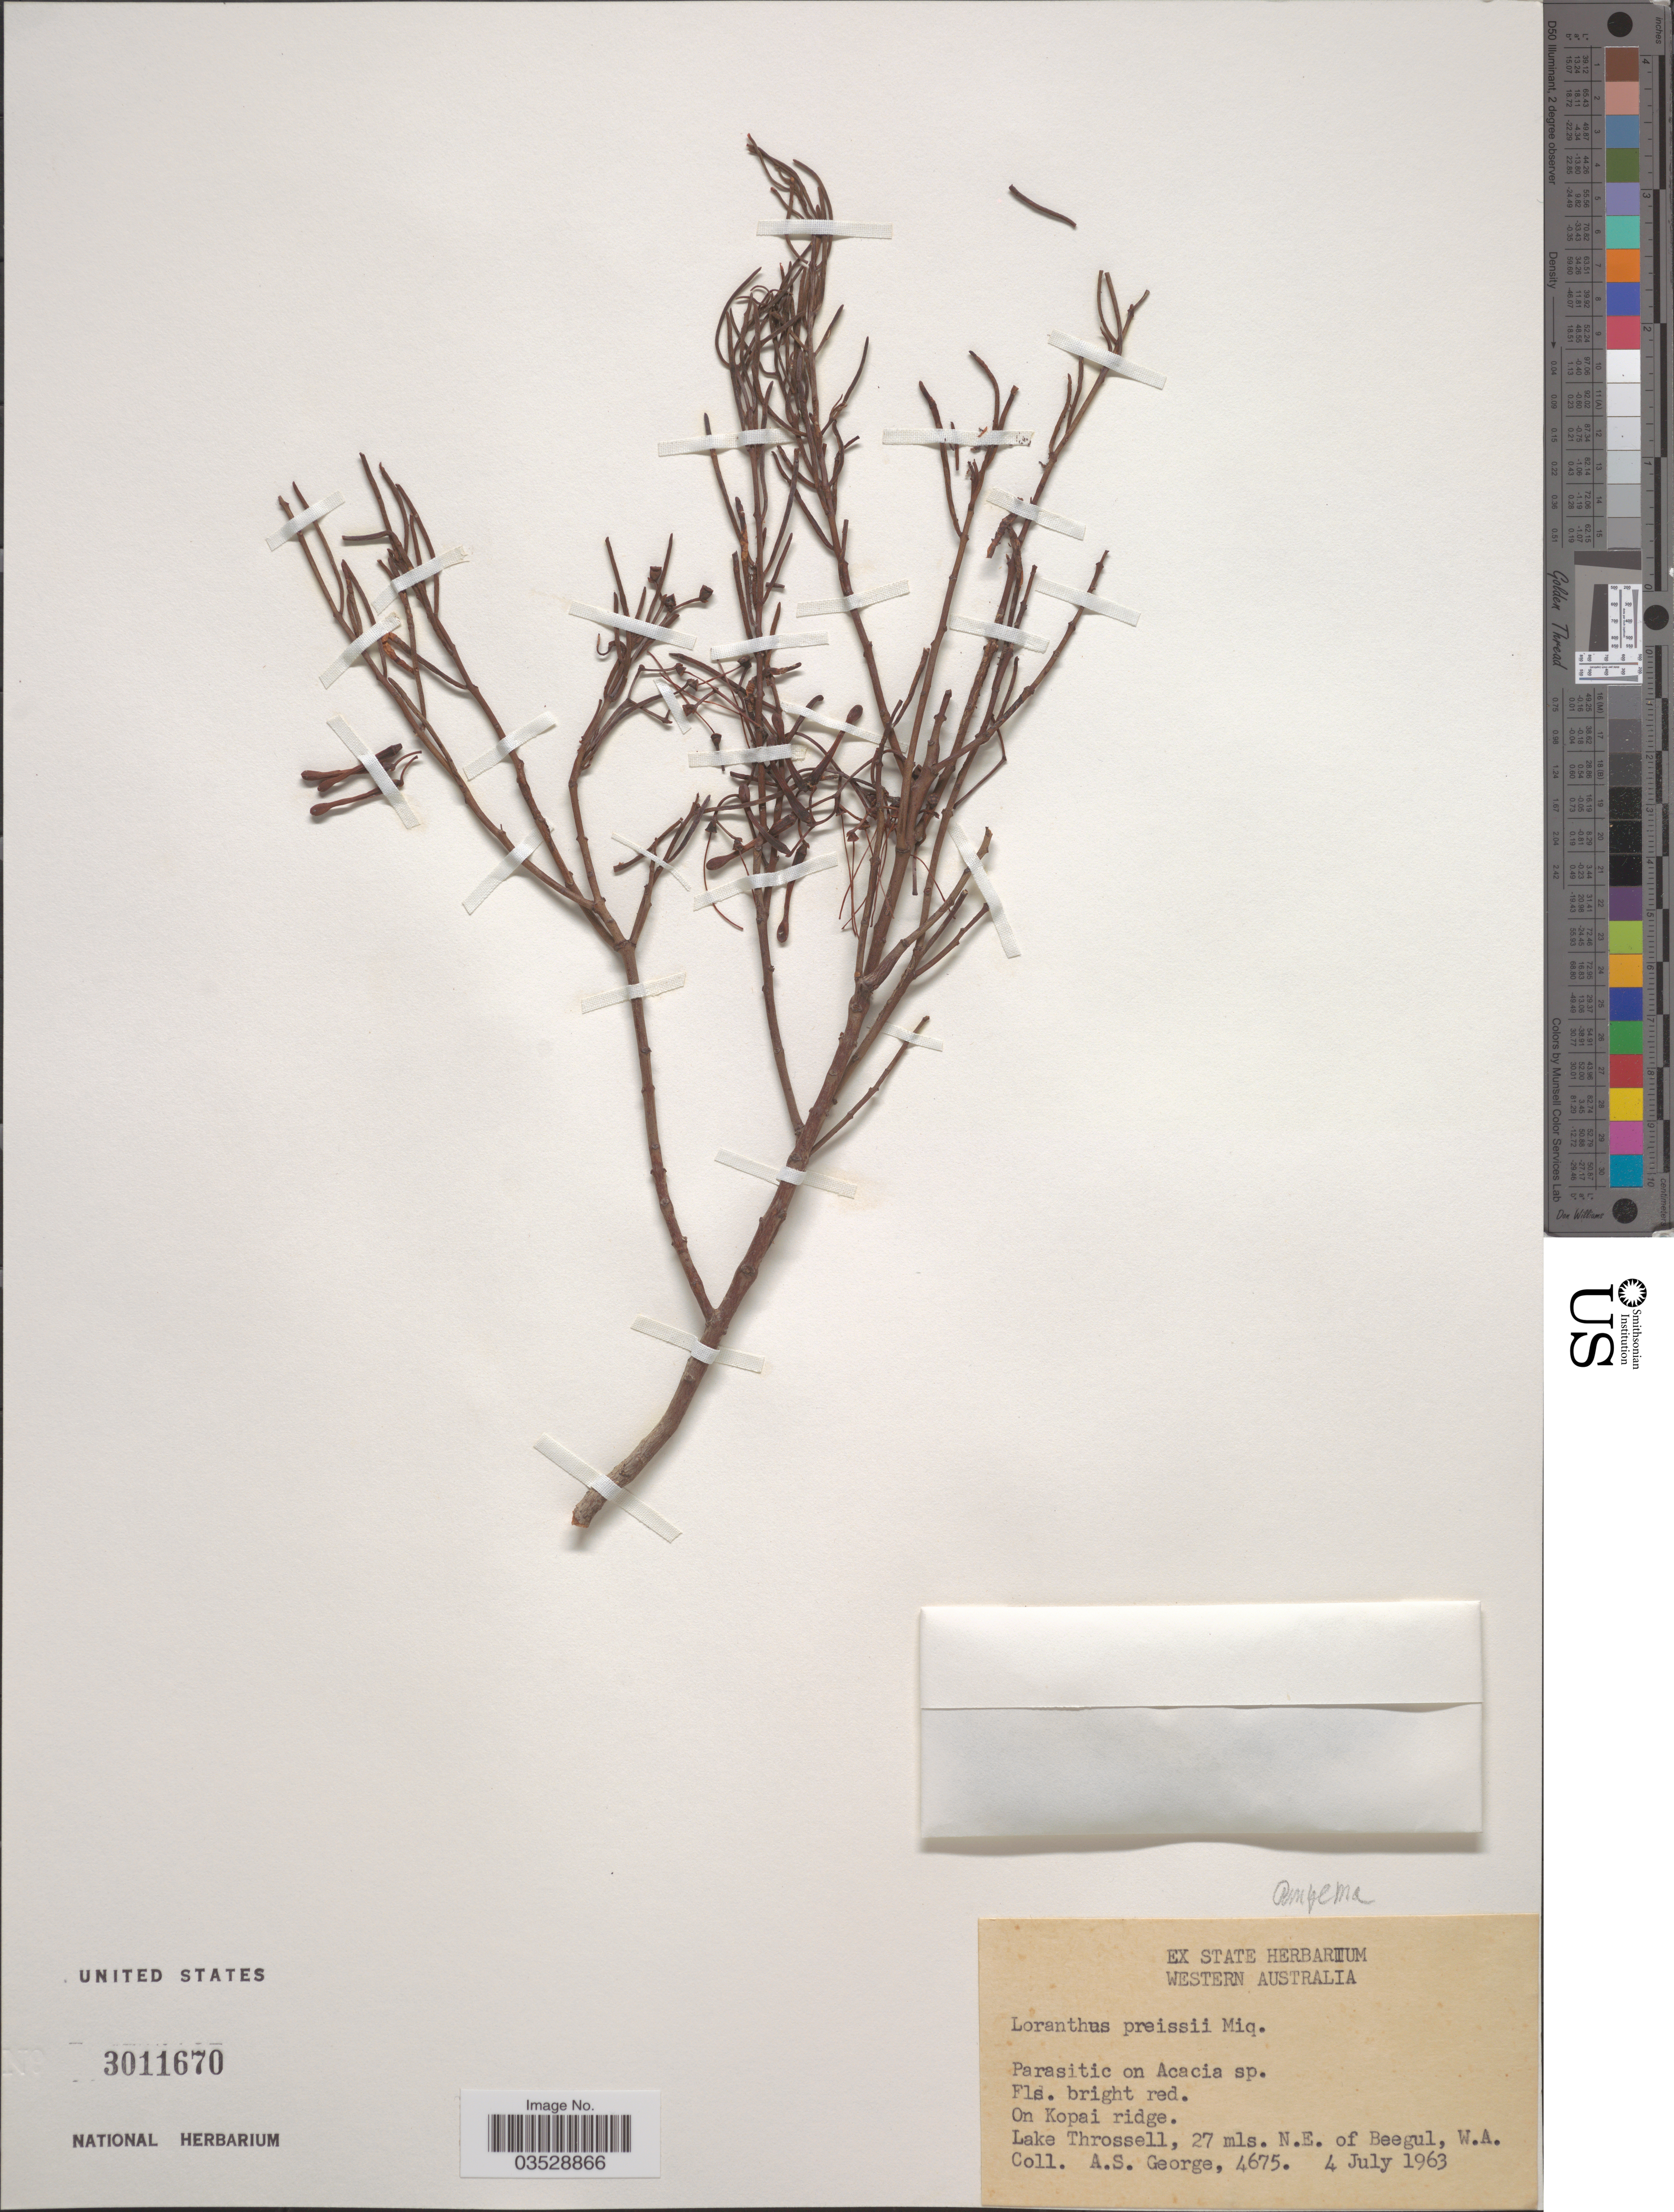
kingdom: Plantae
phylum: Tracheophyta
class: Magnoliopsida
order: Santalales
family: Loranthaceae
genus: Amyema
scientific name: Amyema preissii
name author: Tiegh.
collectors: A. S. George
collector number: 4675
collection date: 1963-07-04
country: Australia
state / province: Western Australia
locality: On Kopai ridge. Lake Throssell, 27 mls. N.E. of Beegul.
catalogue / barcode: US 3011670